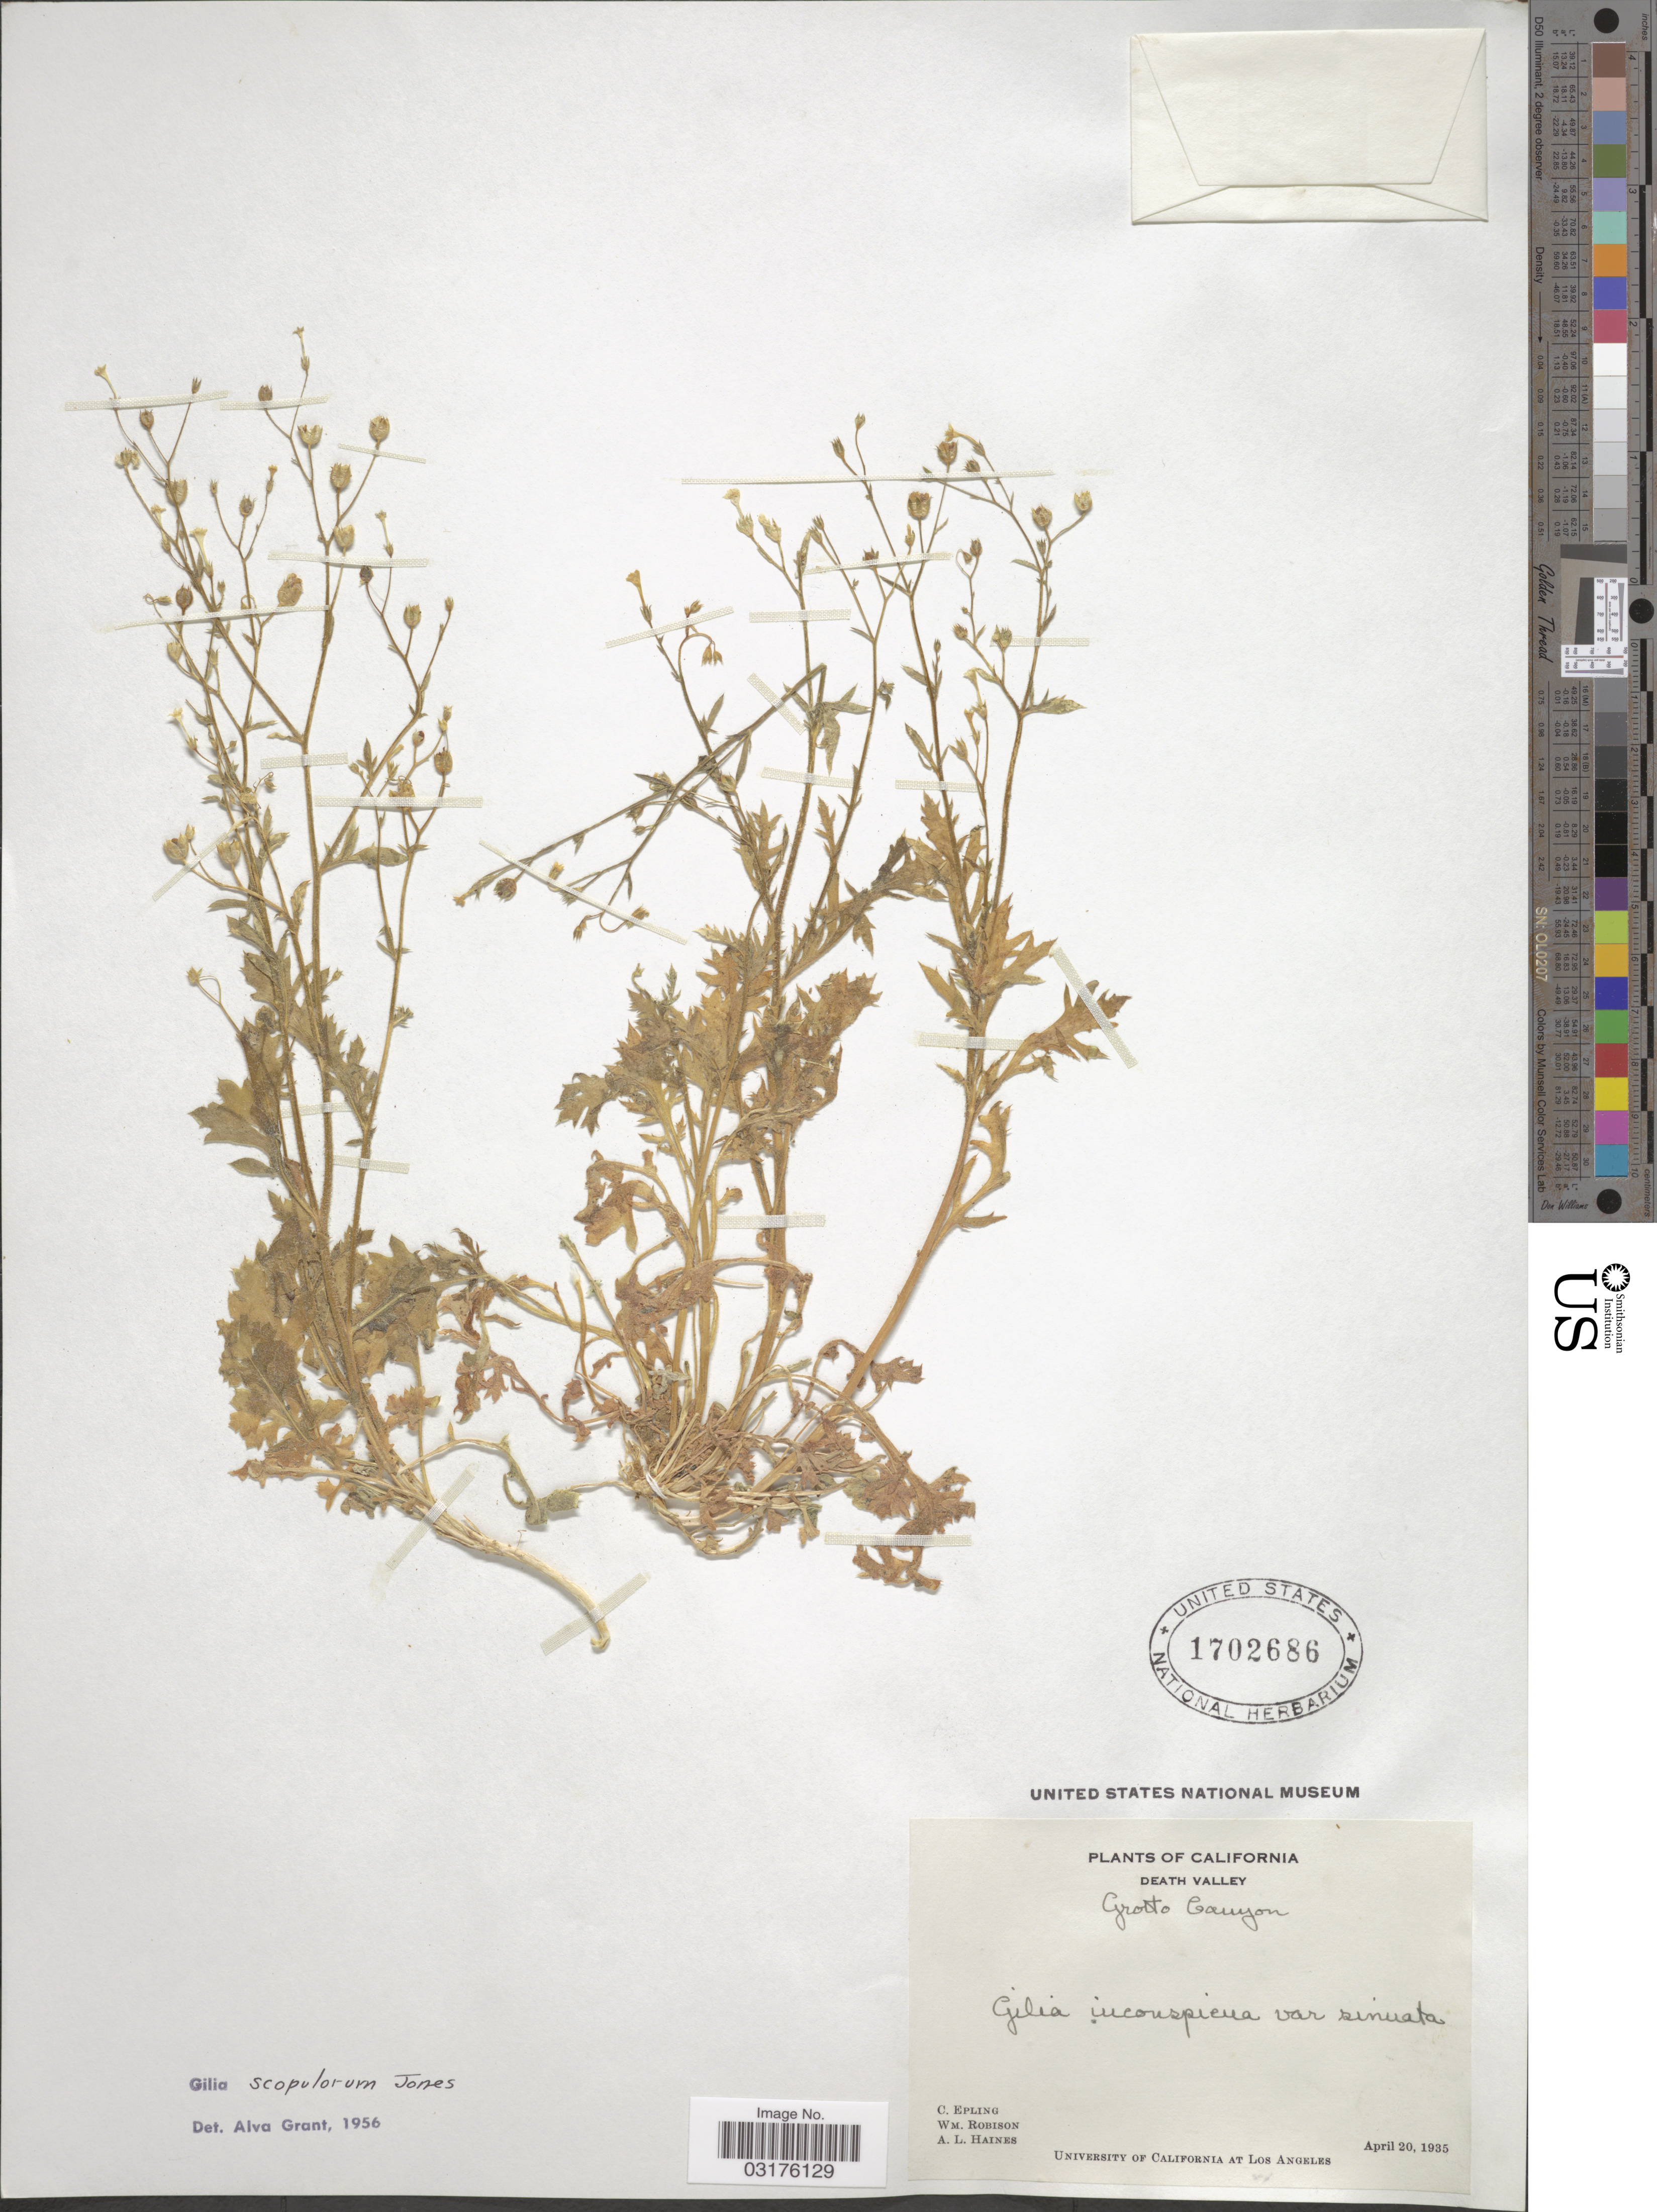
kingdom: Plantae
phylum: Tracheophyta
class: Magnoliopsida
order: Ericales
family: Polemoniaceae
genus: Gilia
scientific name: Gilia scopulorum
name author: M.E. Jones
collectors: C. C. Epling & W. Robinson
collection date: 1935-04-20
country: United States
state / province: California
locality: Death Valley, Grotto Canyon.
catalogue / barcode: US 1702686